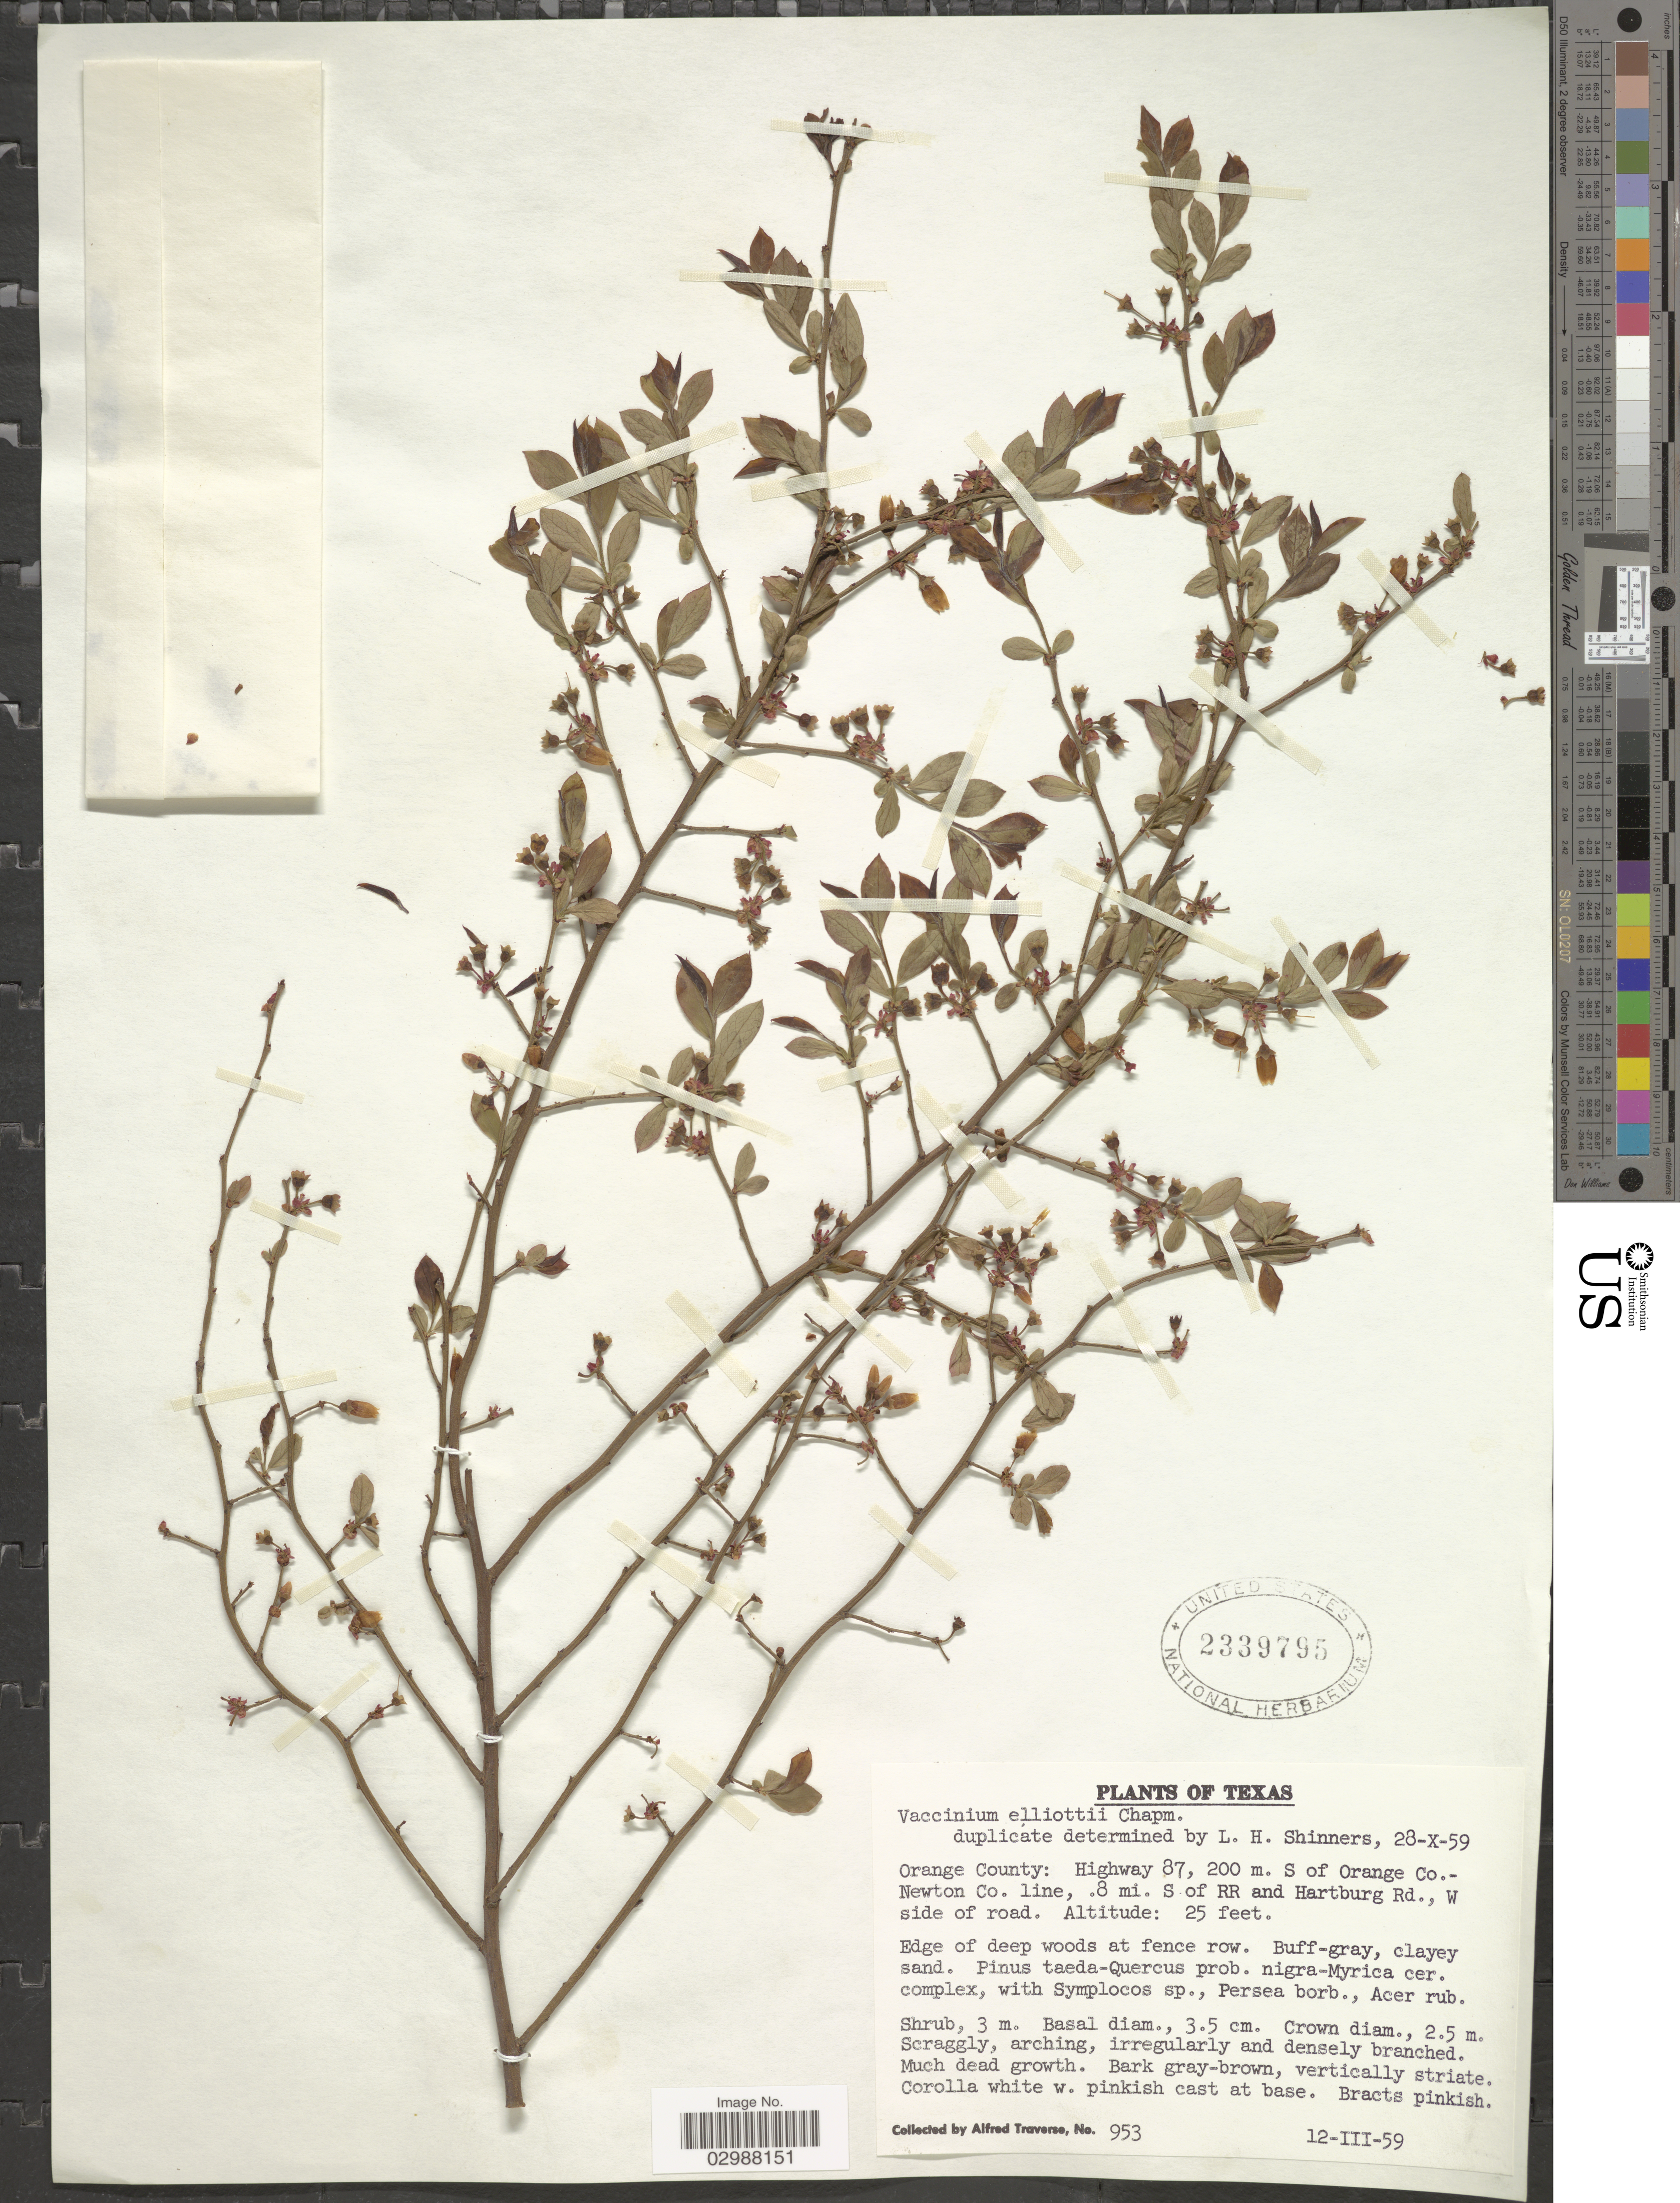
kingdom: Plantae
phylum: Tracheophyta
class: Magnoliopsida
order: Ericales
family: Ericaceae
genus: Vaccinium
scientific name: Vaccinium elliottii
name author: Chapm.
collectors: A. Traverse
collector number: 953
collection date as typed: Transcribed d/m/y: 12/3/59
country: United States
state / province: Texas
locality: Orange County: Highway 87, 200 m. S of Orange Co. - Newton Co. line,. 8 mi. S of RR and Hartburg Rd., W side of road.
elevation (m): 8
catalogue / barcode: US 2339795